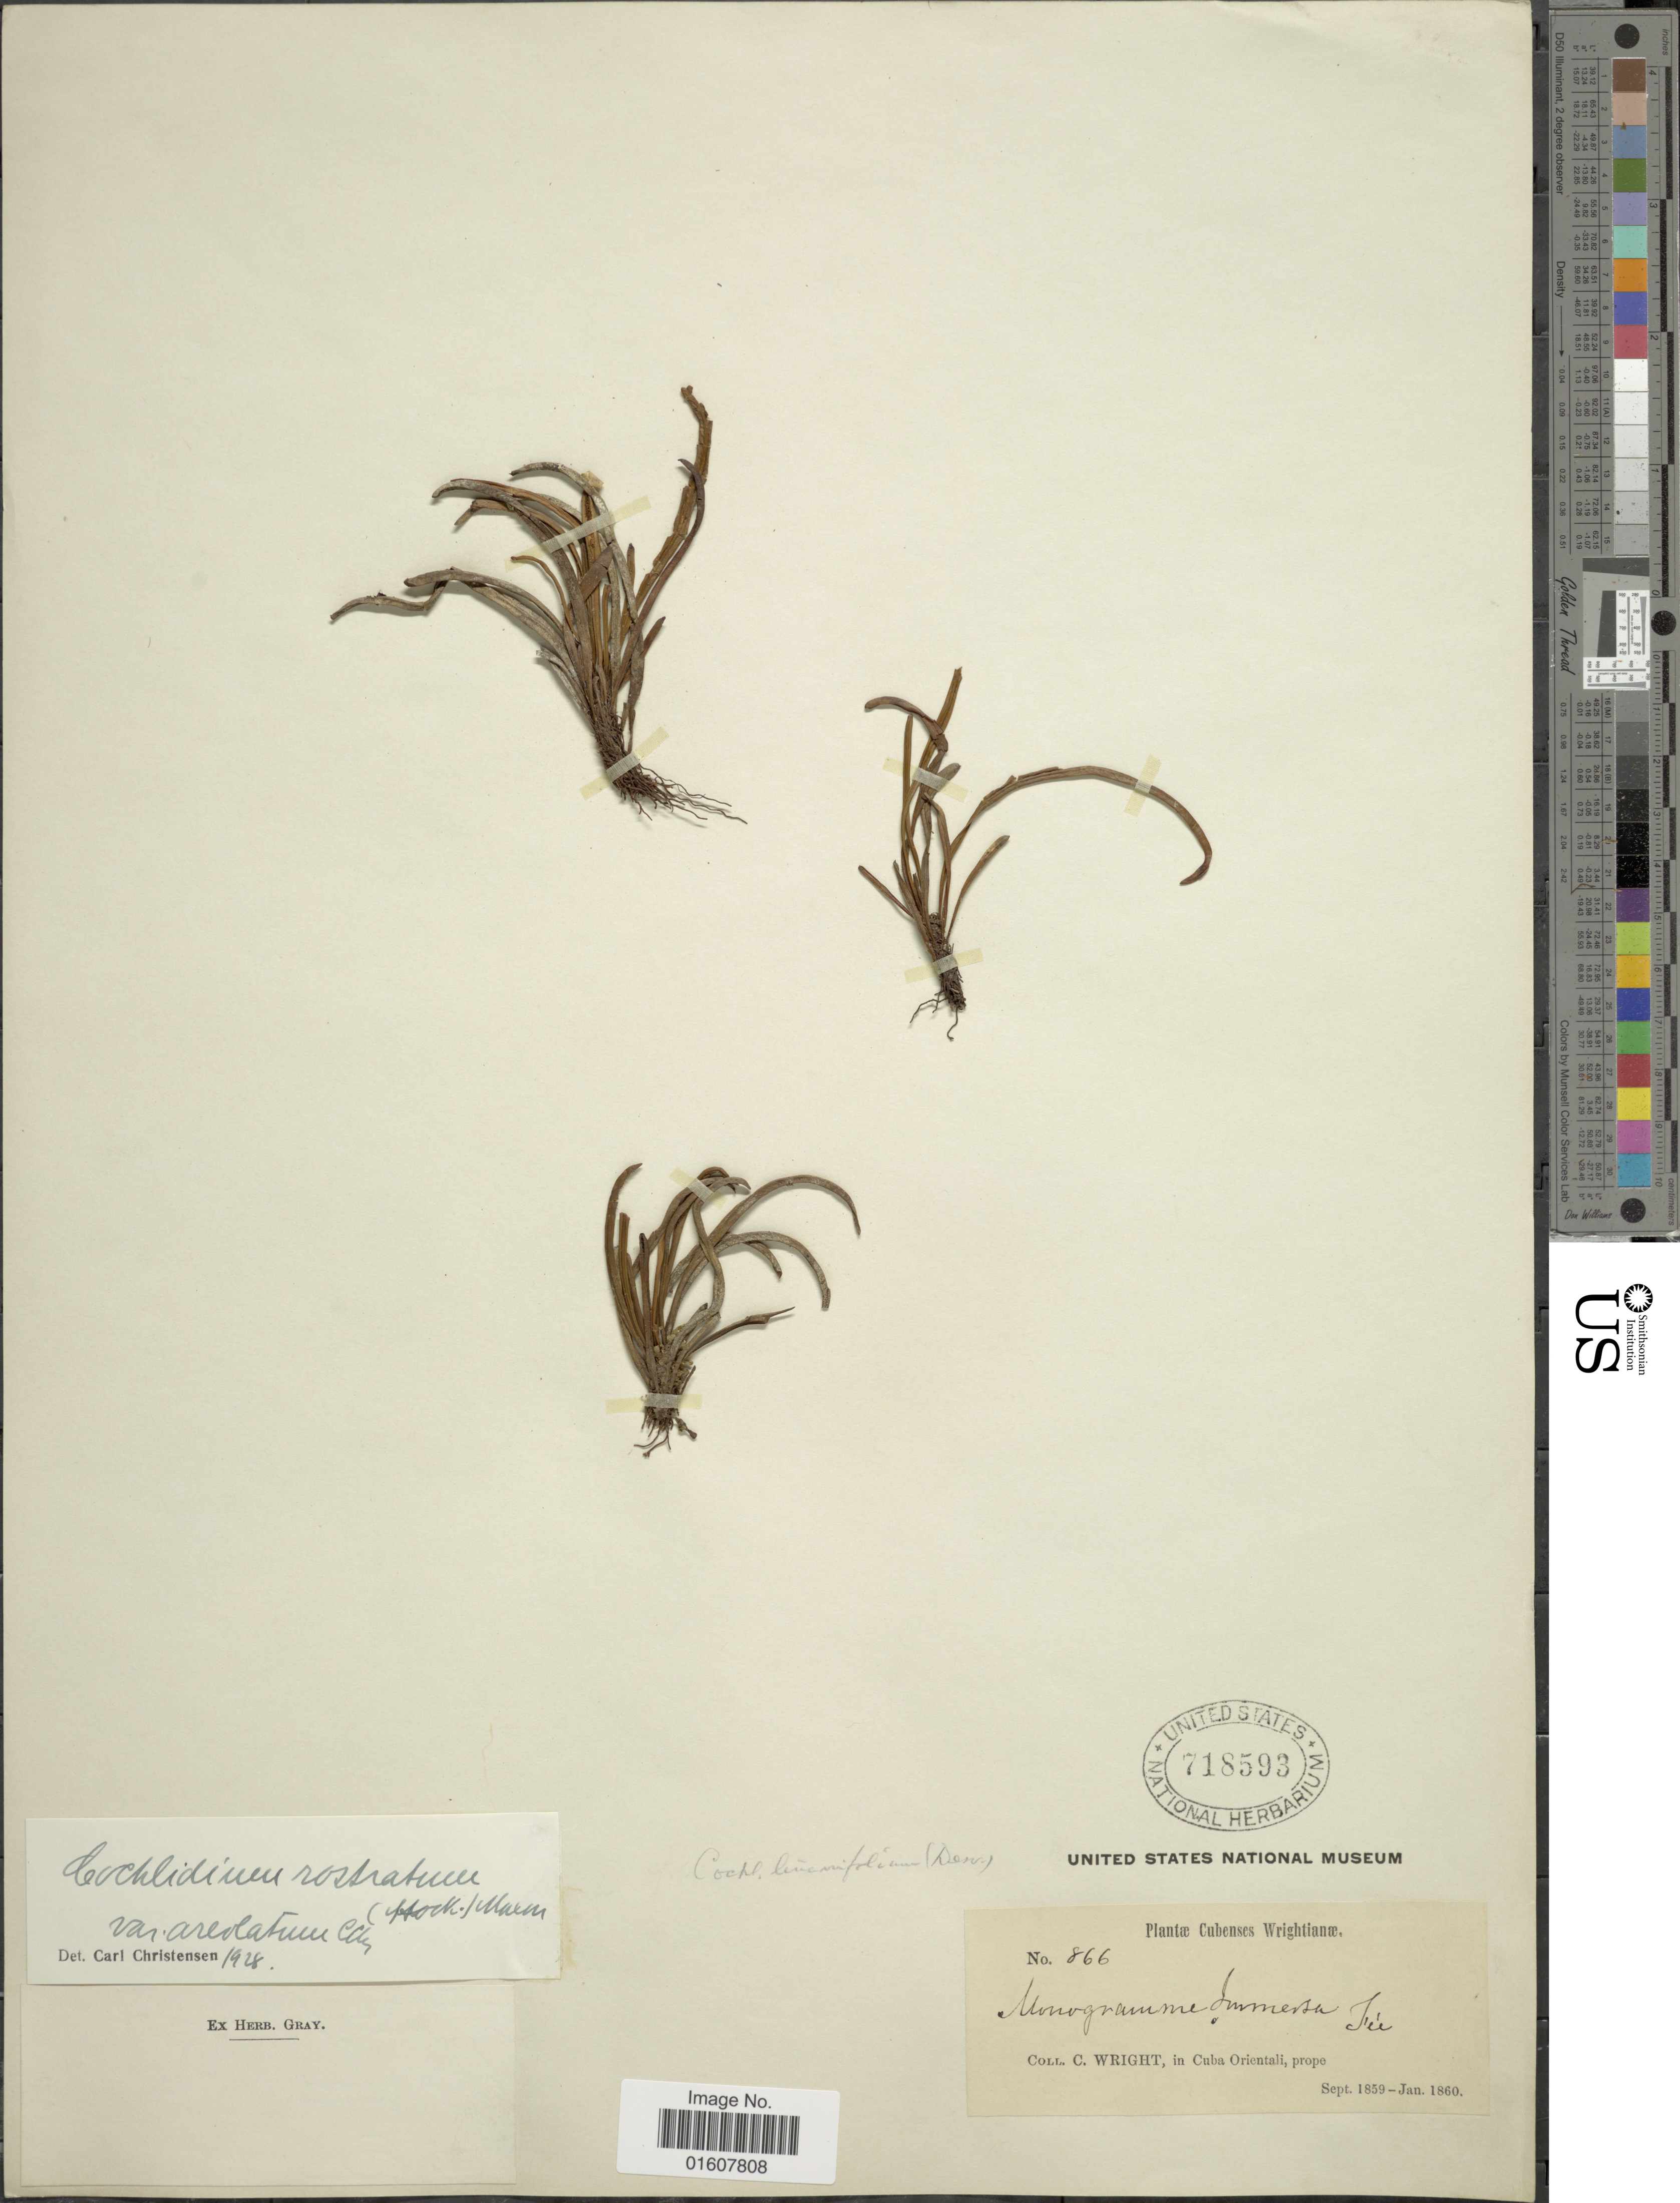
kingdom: Plantae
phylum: Tracheophyta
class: Polypodiopsida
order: Polypodiales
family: Polypodiaceae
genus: Cochlidium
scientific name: Cochlidium rostratum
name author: (Hook.) Maxon ex C. Chr.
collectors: C. Wright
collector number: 866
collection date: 1859-09/1860-01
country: Cuba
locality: In Cuba Orientalu, prope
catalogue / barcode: US 718593